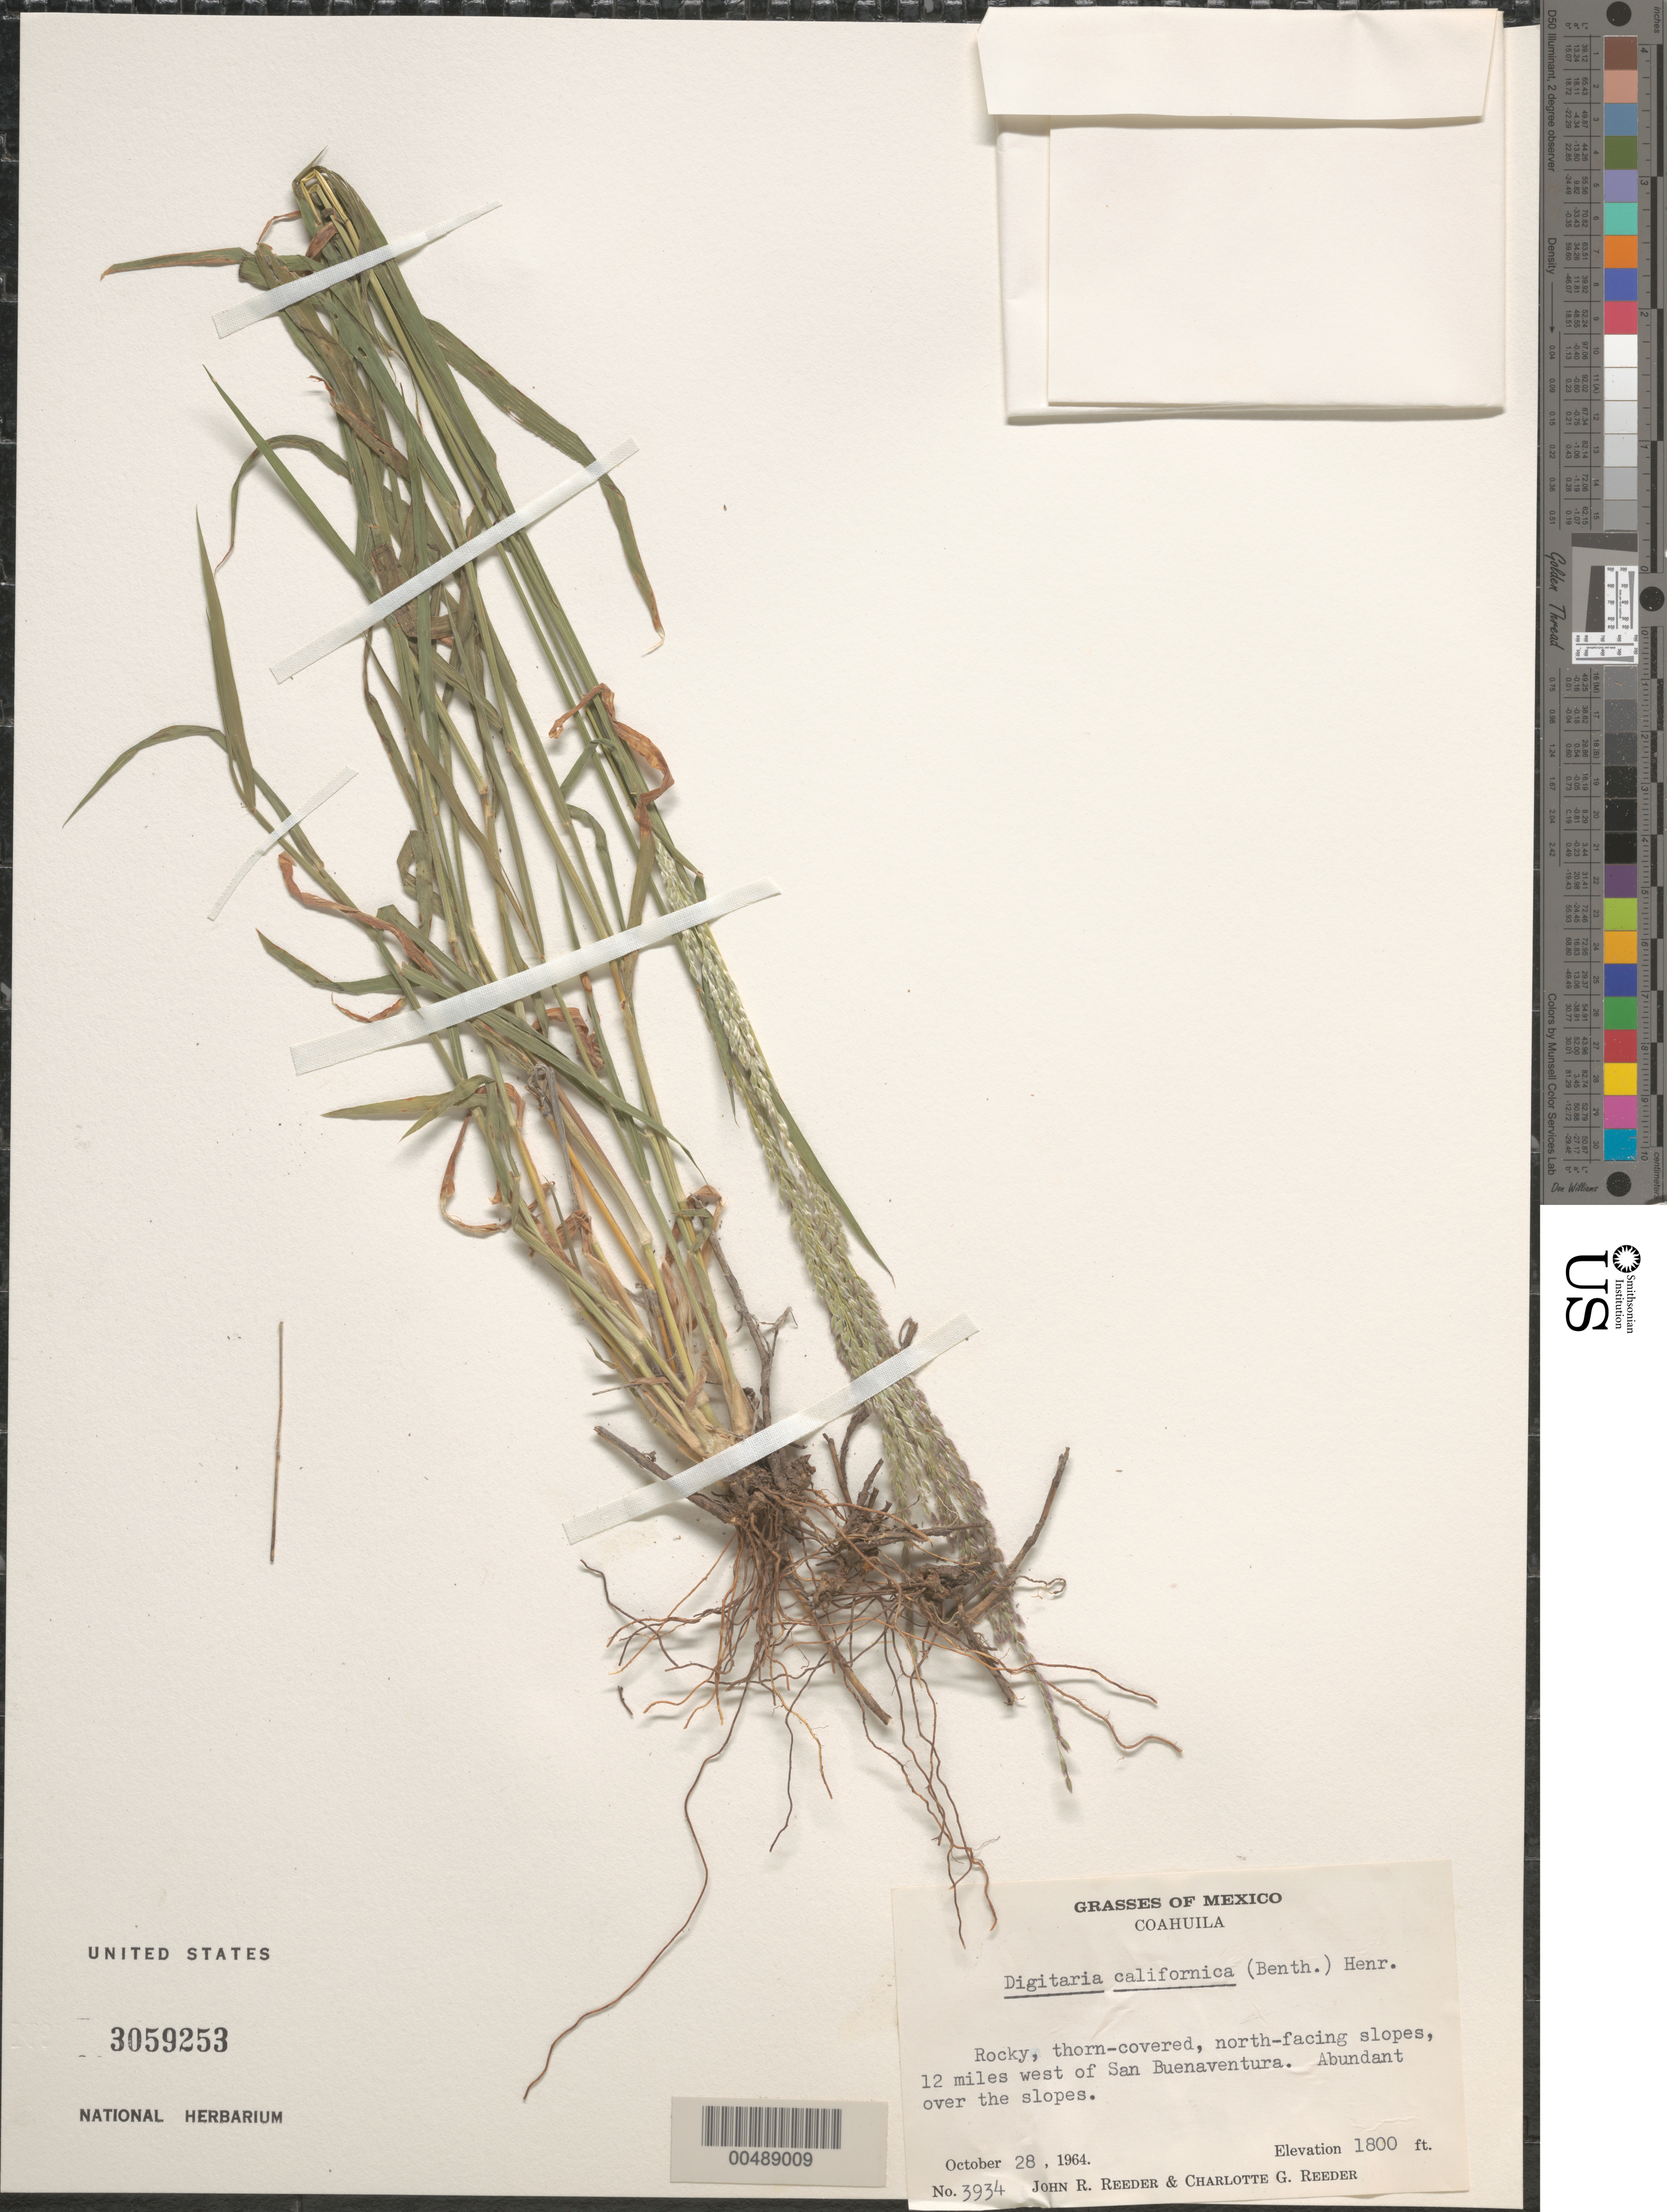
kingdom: Plantae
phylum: Tracheophyta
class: Liliopsida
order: Poales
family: Poaceae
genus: Digitaria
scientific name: Digitaria californica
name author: (Benth.) Henr.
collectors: J. R. Reeder & C. G. Reeder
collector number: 3934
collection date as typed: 28 Oct 1964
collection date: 1964-10-28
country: Mexico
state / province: Coahuila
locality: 12 mi W of San Buenaventura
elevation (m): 549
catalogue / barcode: US 3059253